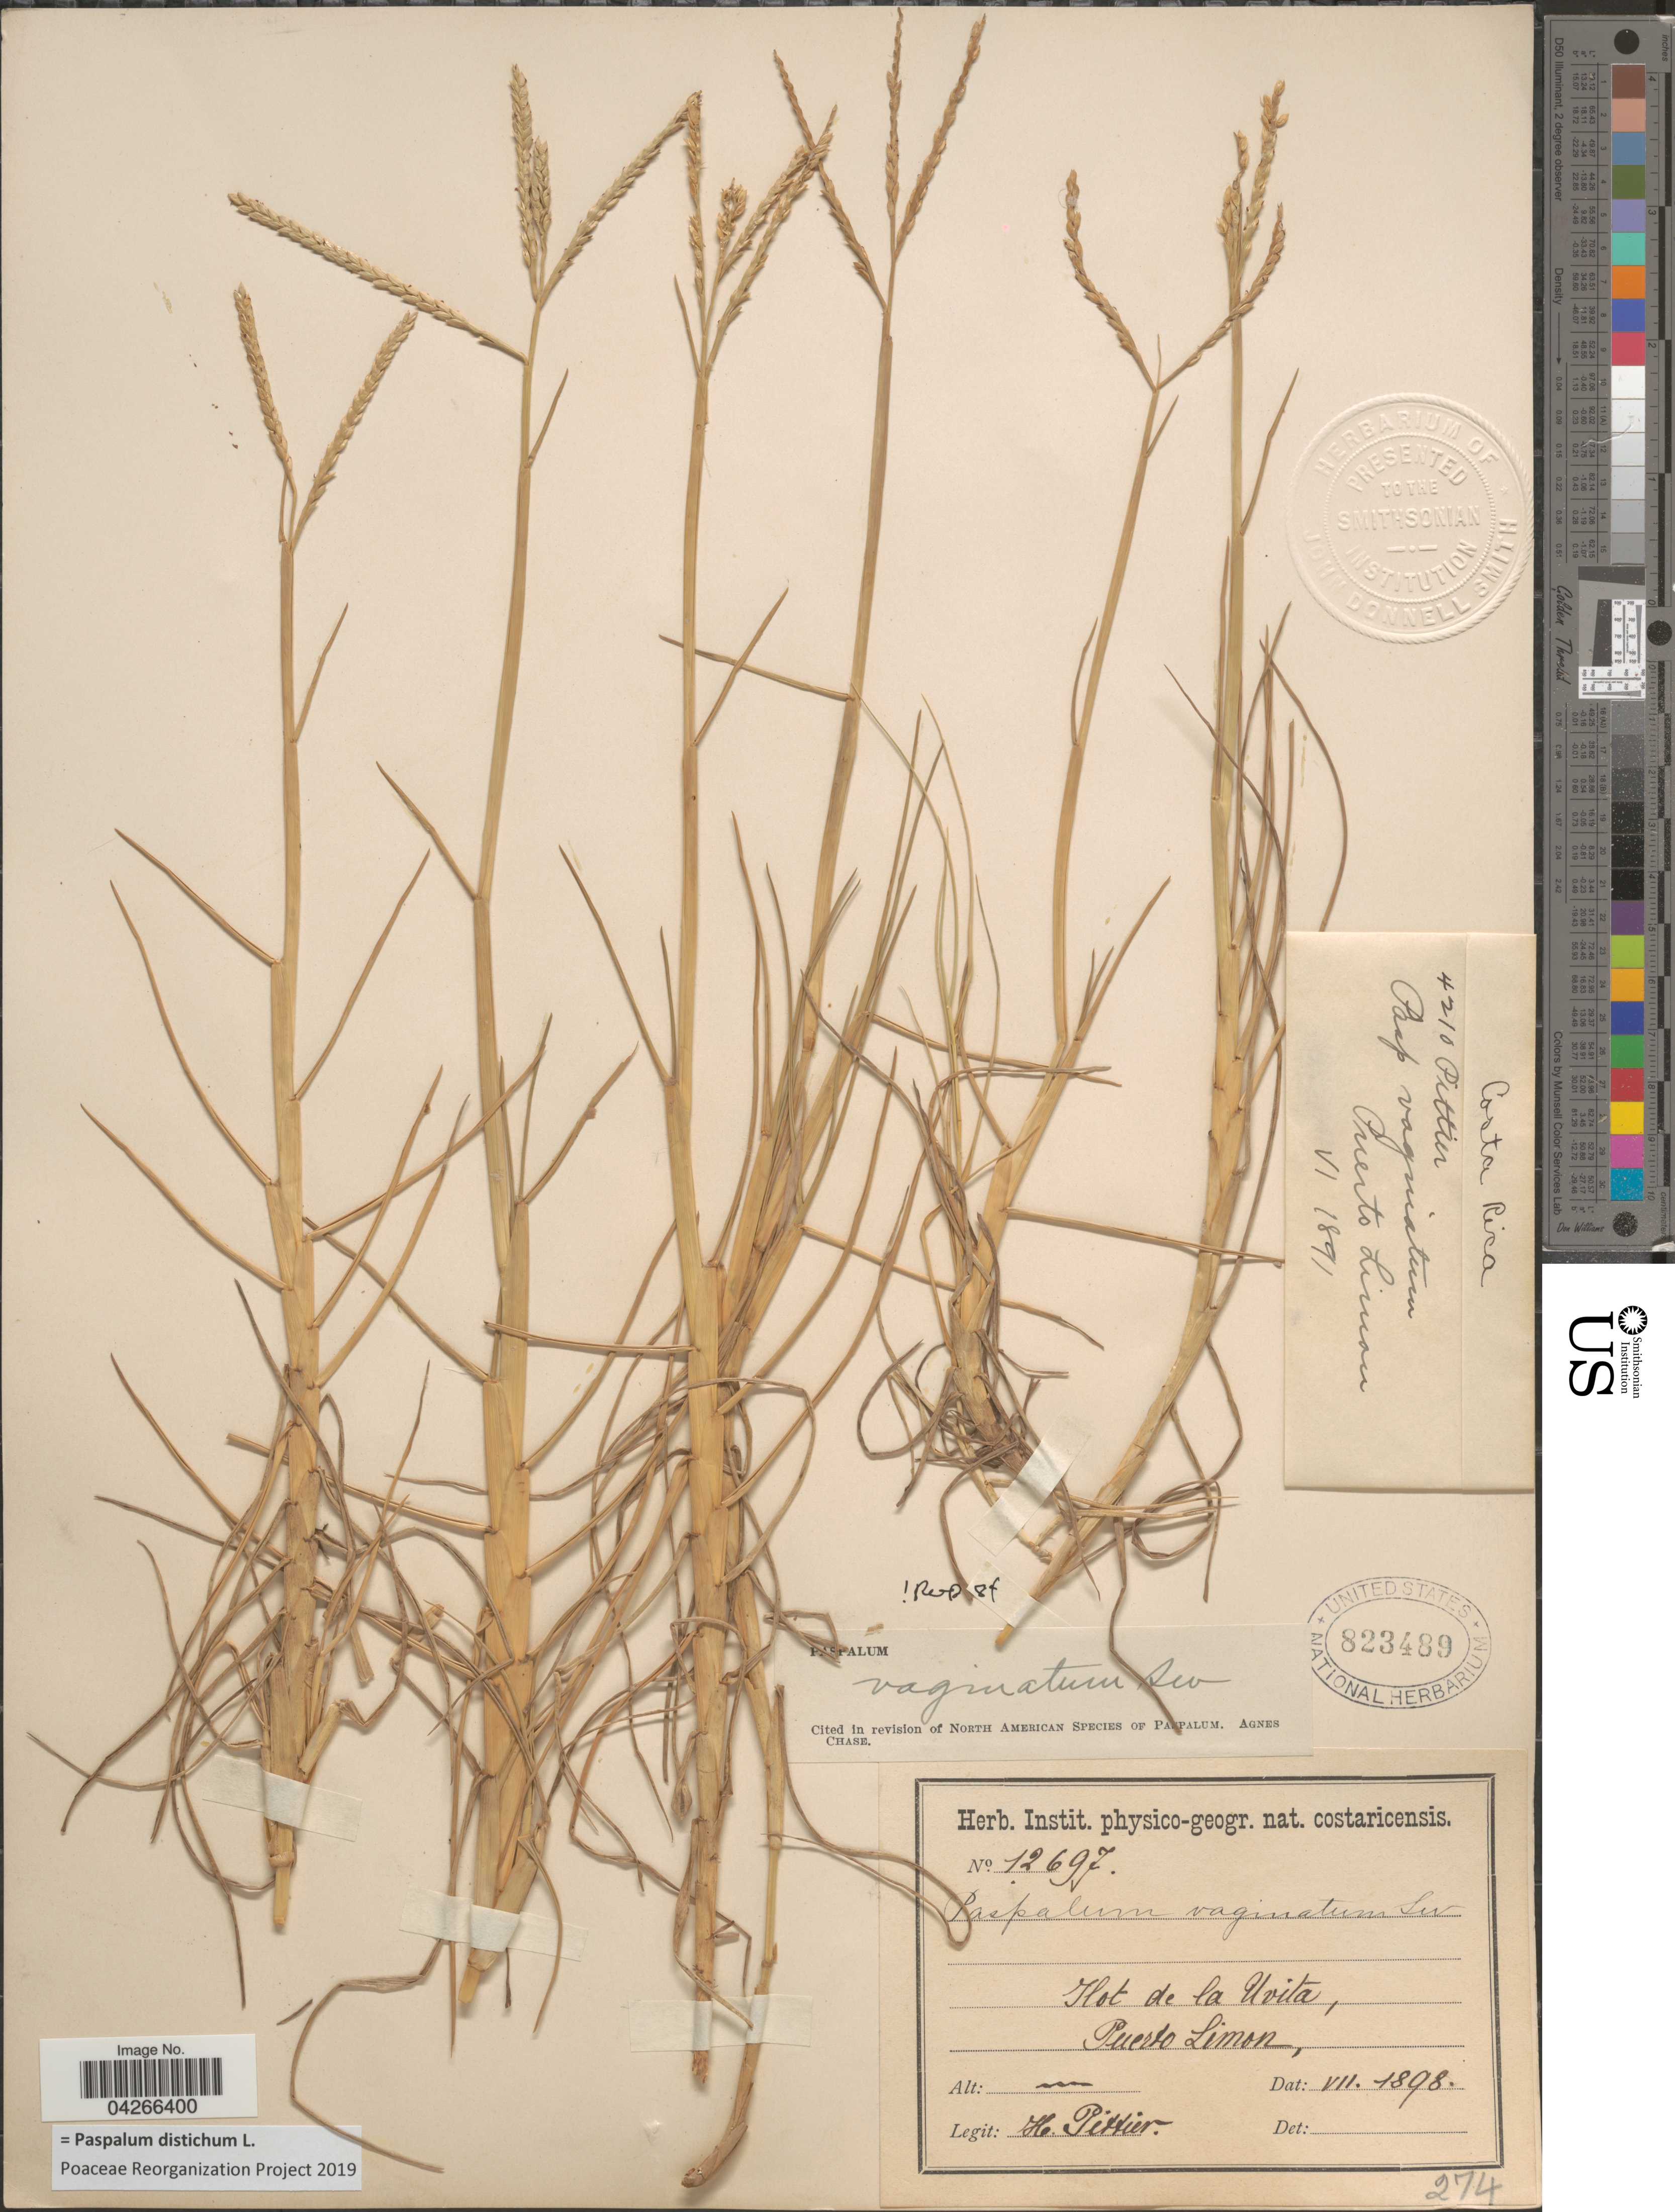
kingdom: Plantae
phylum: Tracheophyta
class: Liliopsida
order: Poales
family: Poaceae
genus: Paspalum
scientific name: Paspalum distichum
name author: L.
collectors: H. F. Pittier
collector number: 12697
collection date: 1898-07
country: Costa Rica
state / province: Limón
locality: Hot de la Uvita, Puerto Limon.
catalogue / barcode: US 823489